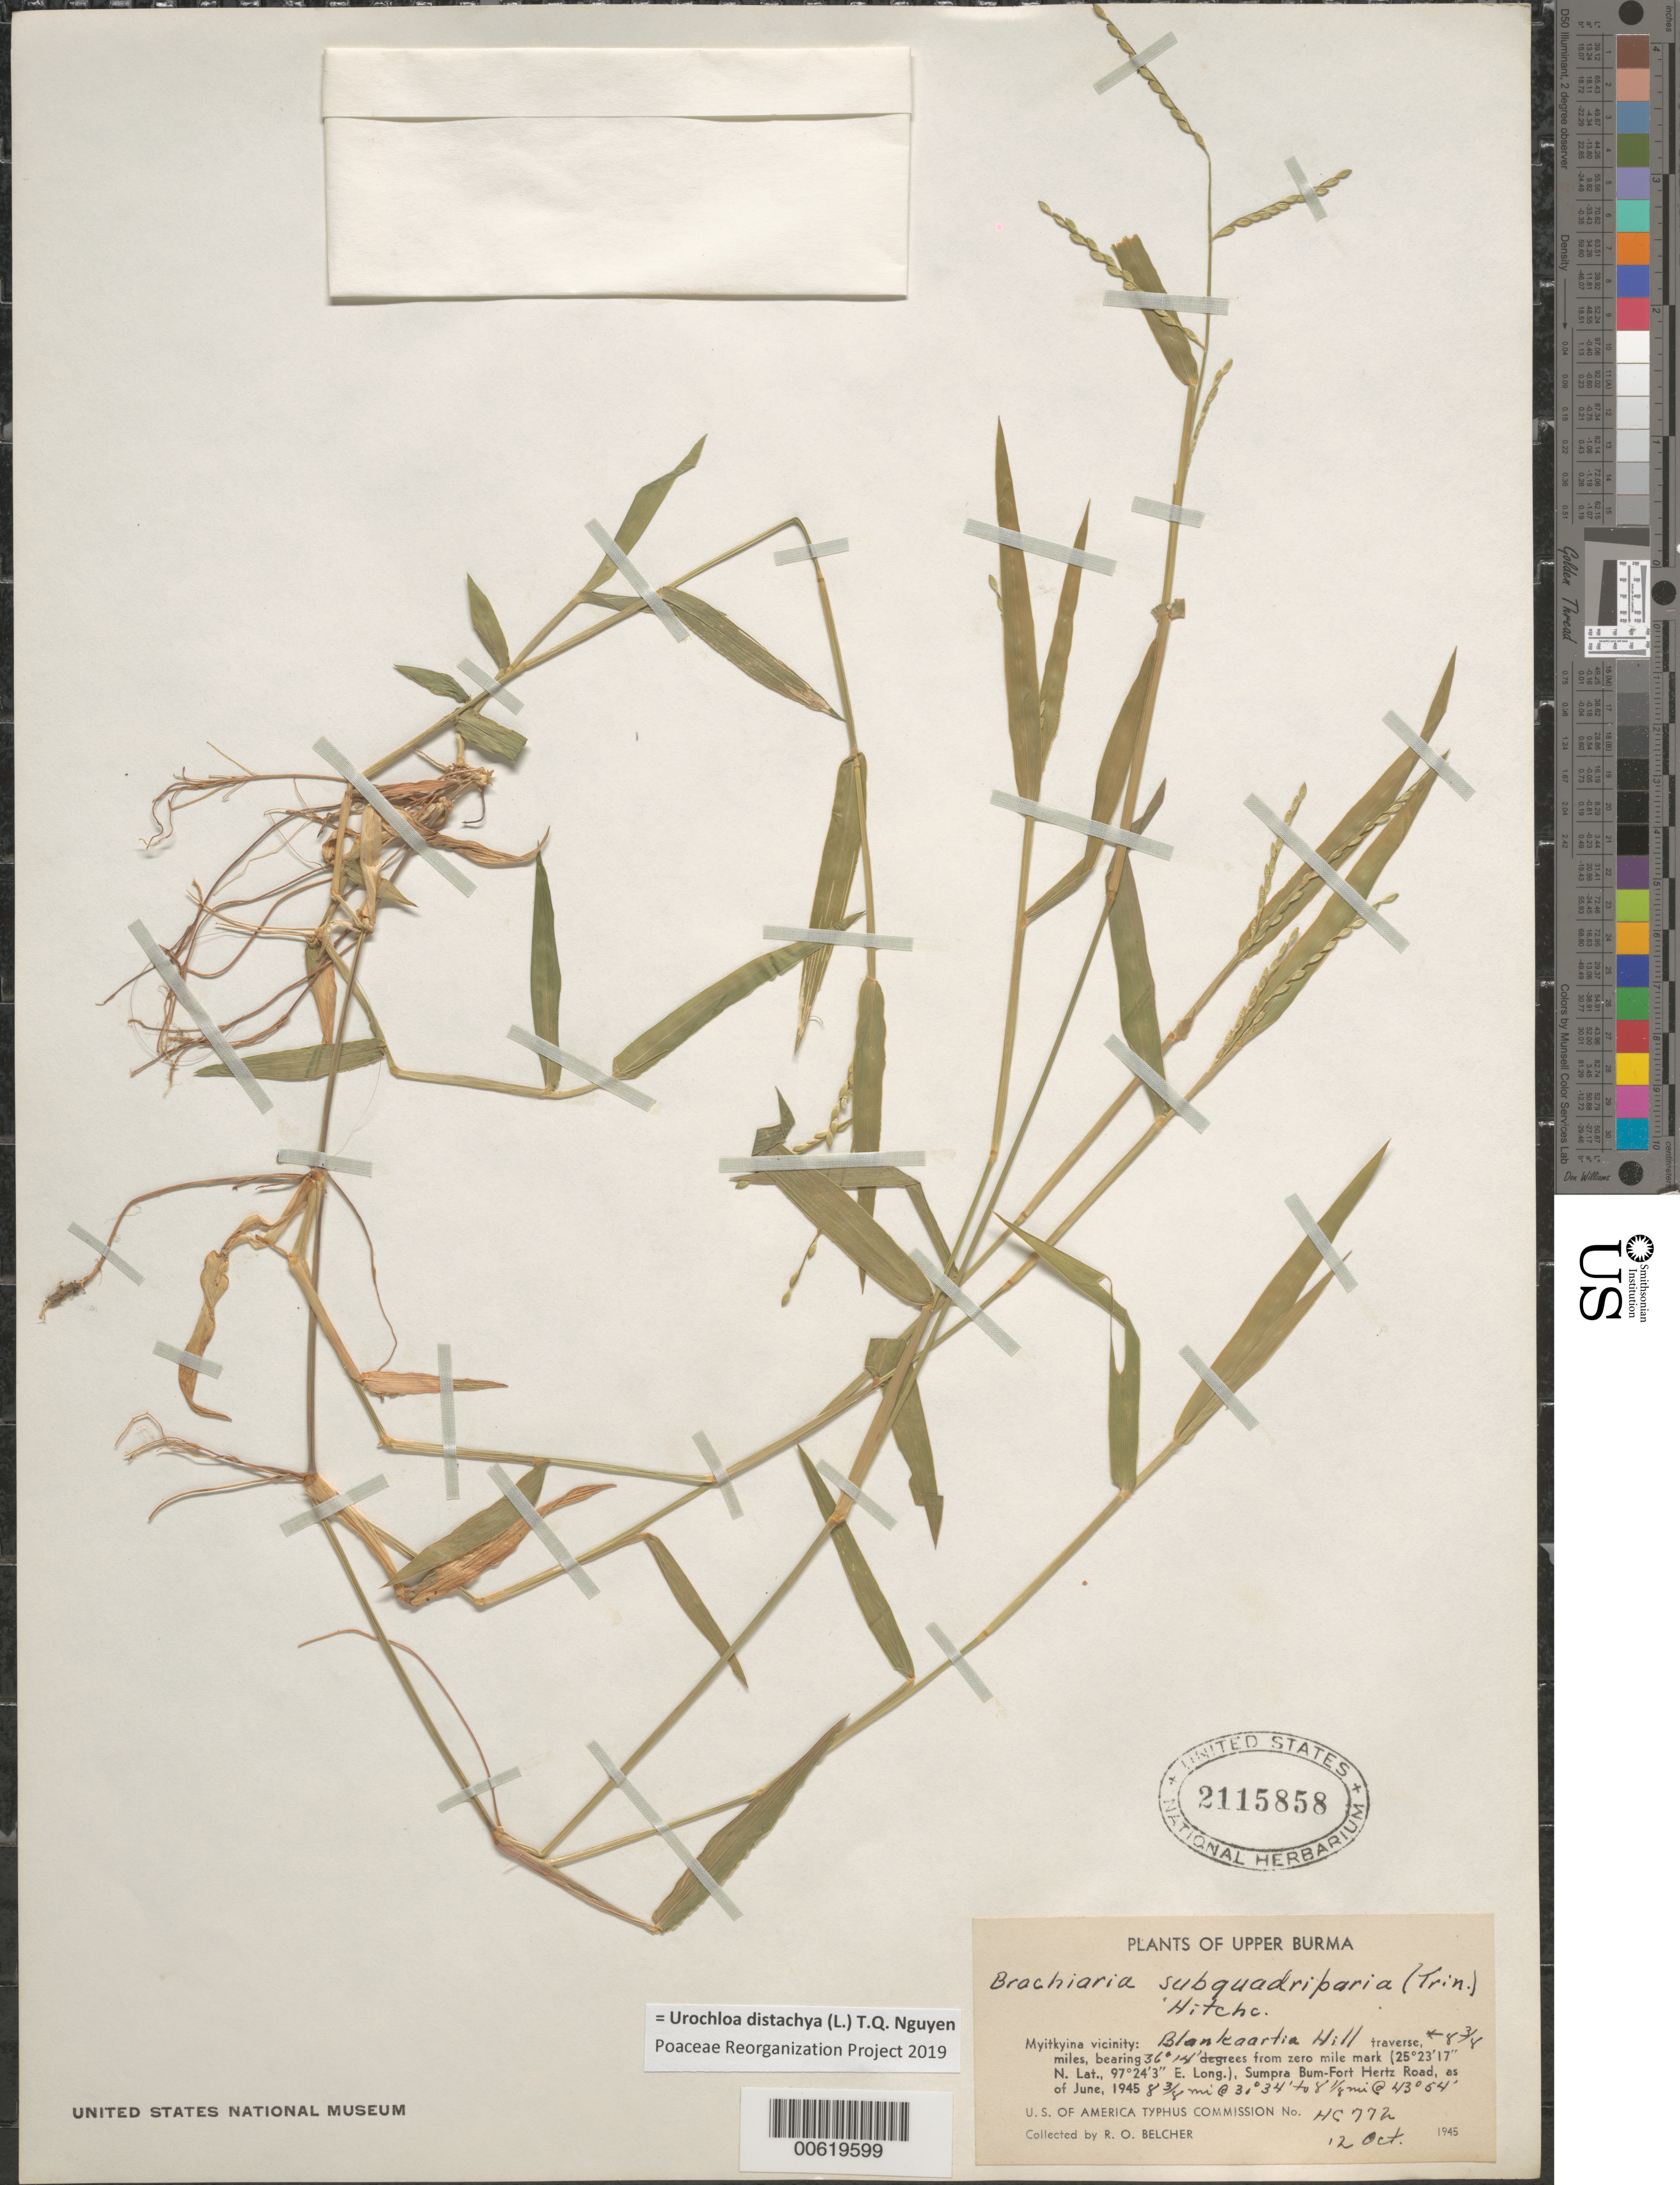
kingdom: Plantae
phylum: Tracheophyta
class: Liliopsida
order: Poales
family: Poaceae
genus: Arundinella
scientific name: Arundinella birmanica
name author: Hook. f.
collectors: Po Khaut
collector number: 817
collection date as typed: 09 Sep 1948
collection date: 1948-09-09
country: Myanmar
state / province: Yangon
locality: Insein District; myaukhlaing reserve.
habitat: Growing in dry forests.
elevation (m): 30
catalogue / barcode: US 2142012